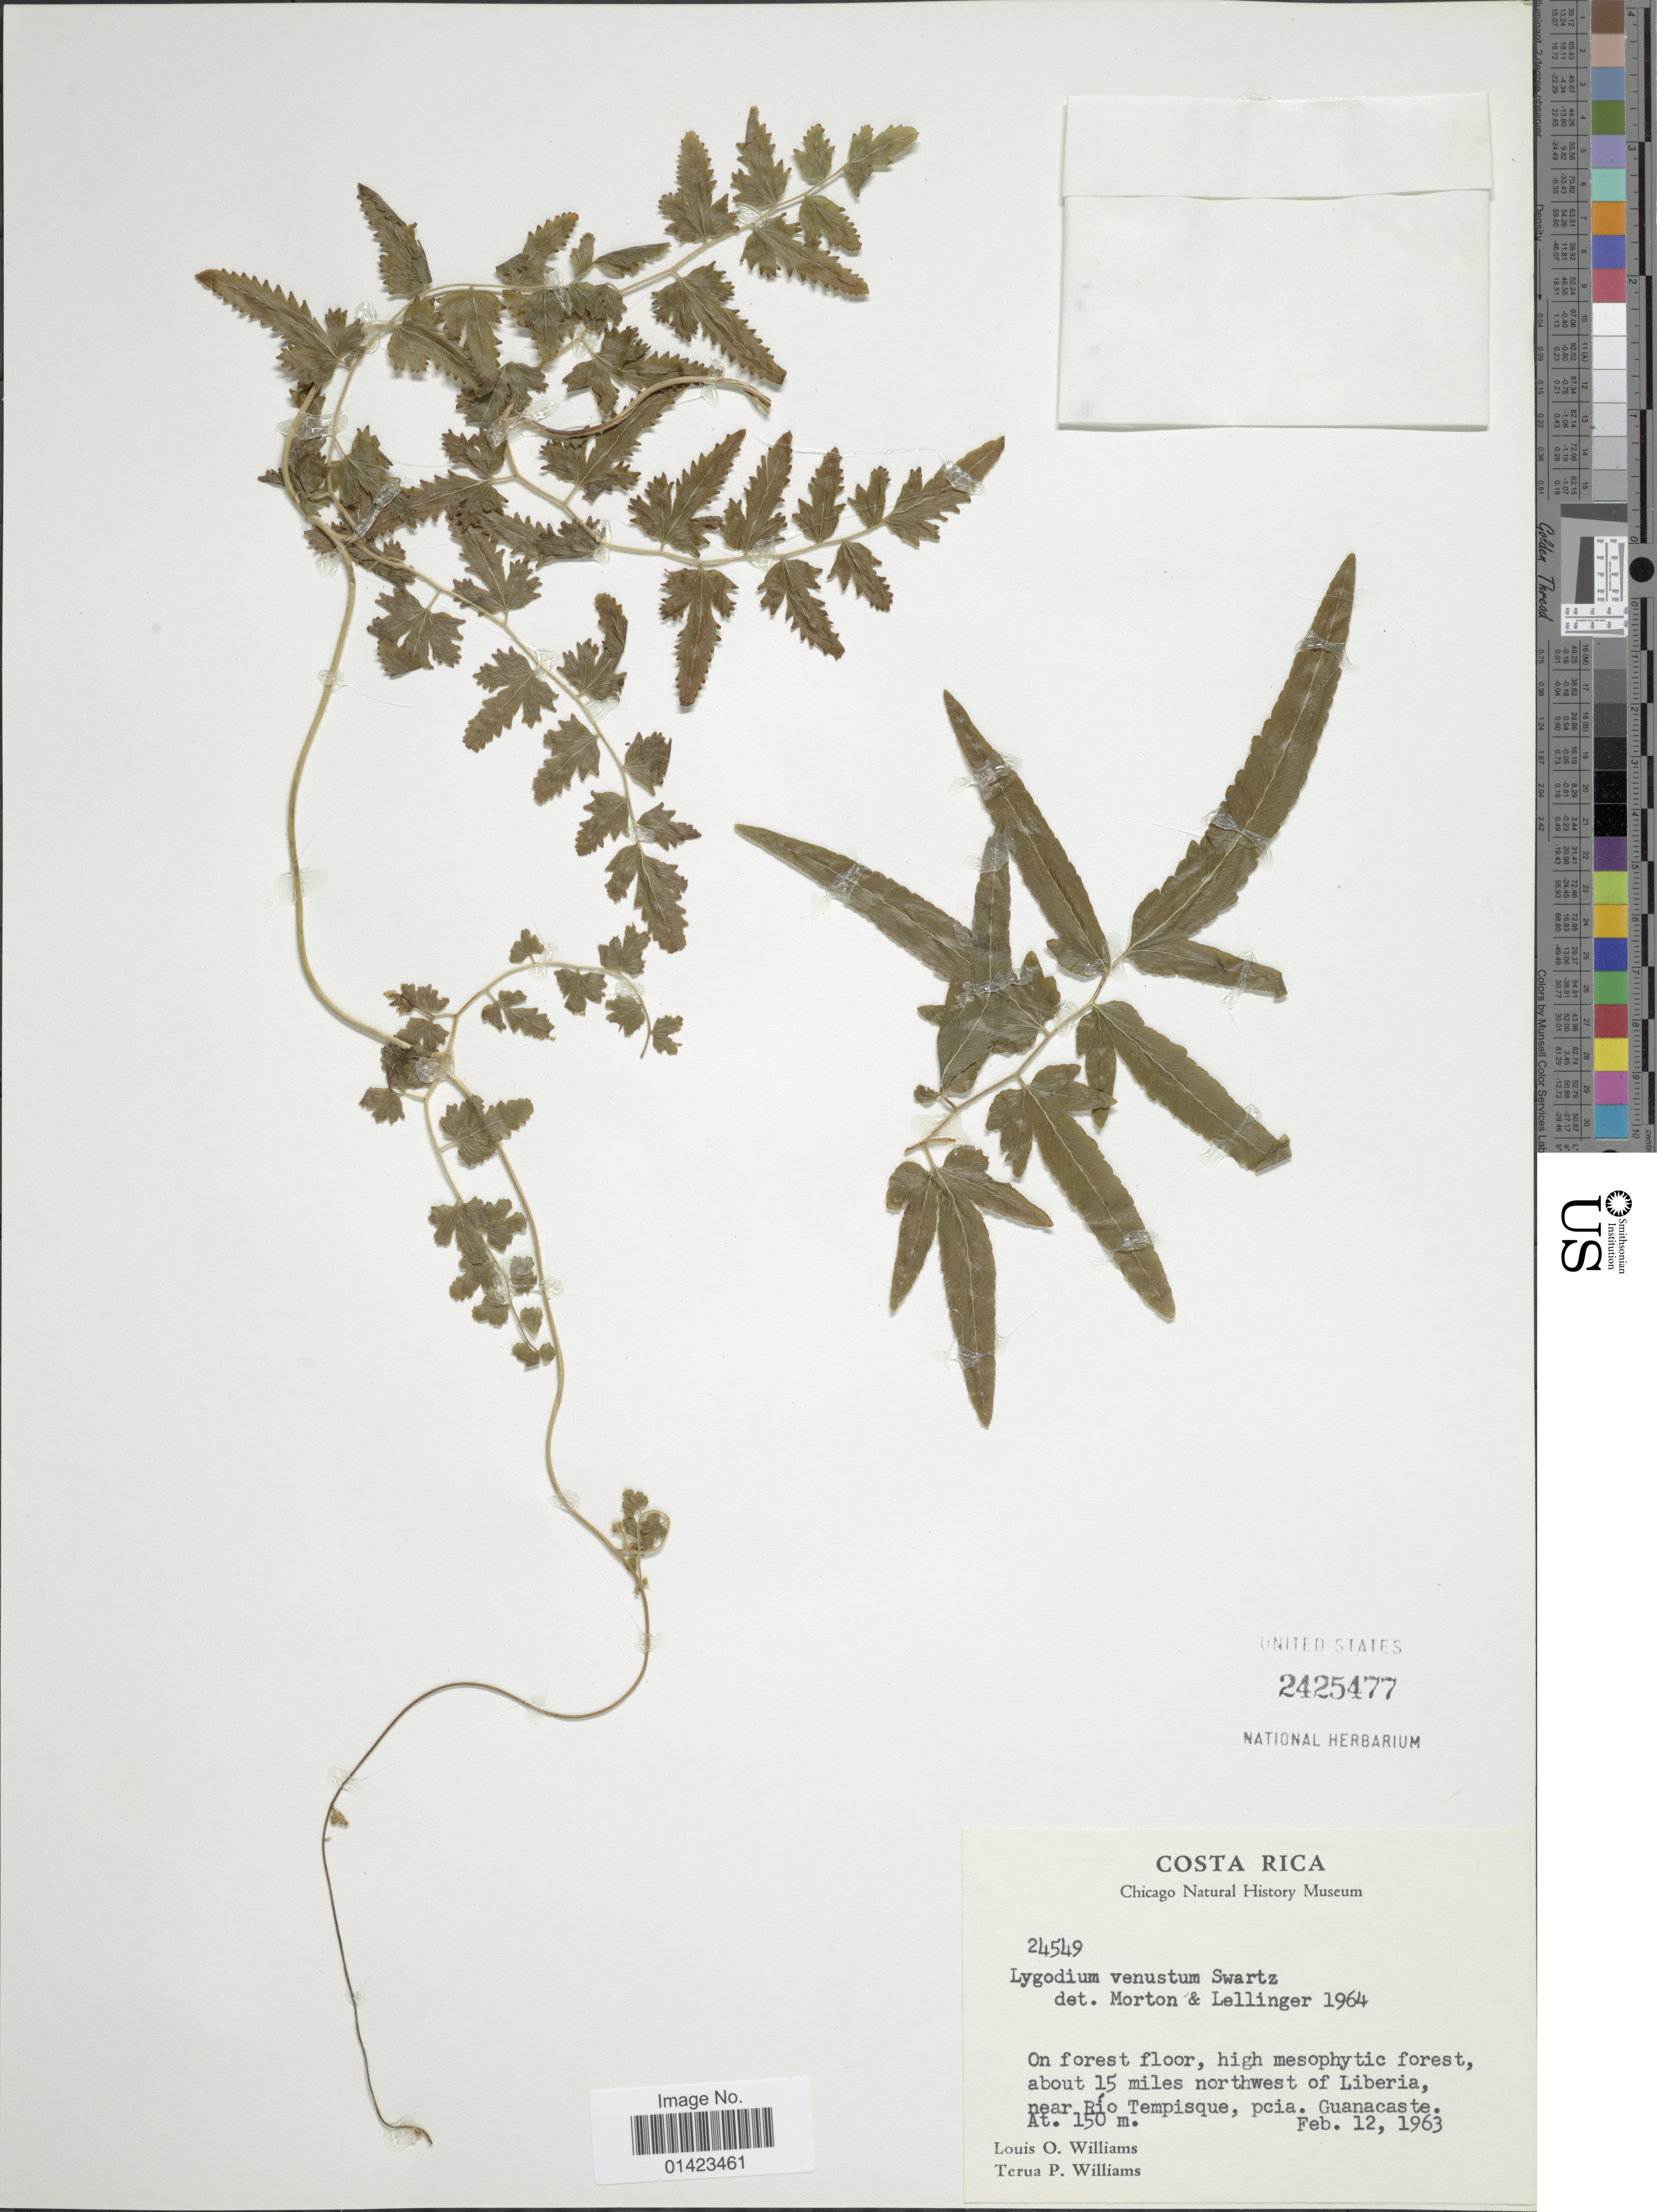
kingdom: Plantae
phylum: Tracheophyta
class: Polypodiopsida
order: Schizaeales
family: Lygodiaceae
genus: Lygodium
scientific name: Lygodium venustum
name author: Sw.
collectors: L. O. Williams & T. P. Williams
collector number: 24549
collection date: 1963-02-12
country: Costa Rica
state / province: Guanacaste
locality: On forest floor, about 15 miles northwest of Liberia, near Rio Tempisque, pcia. Guanacaste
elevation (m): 150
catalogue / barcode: US 2425477